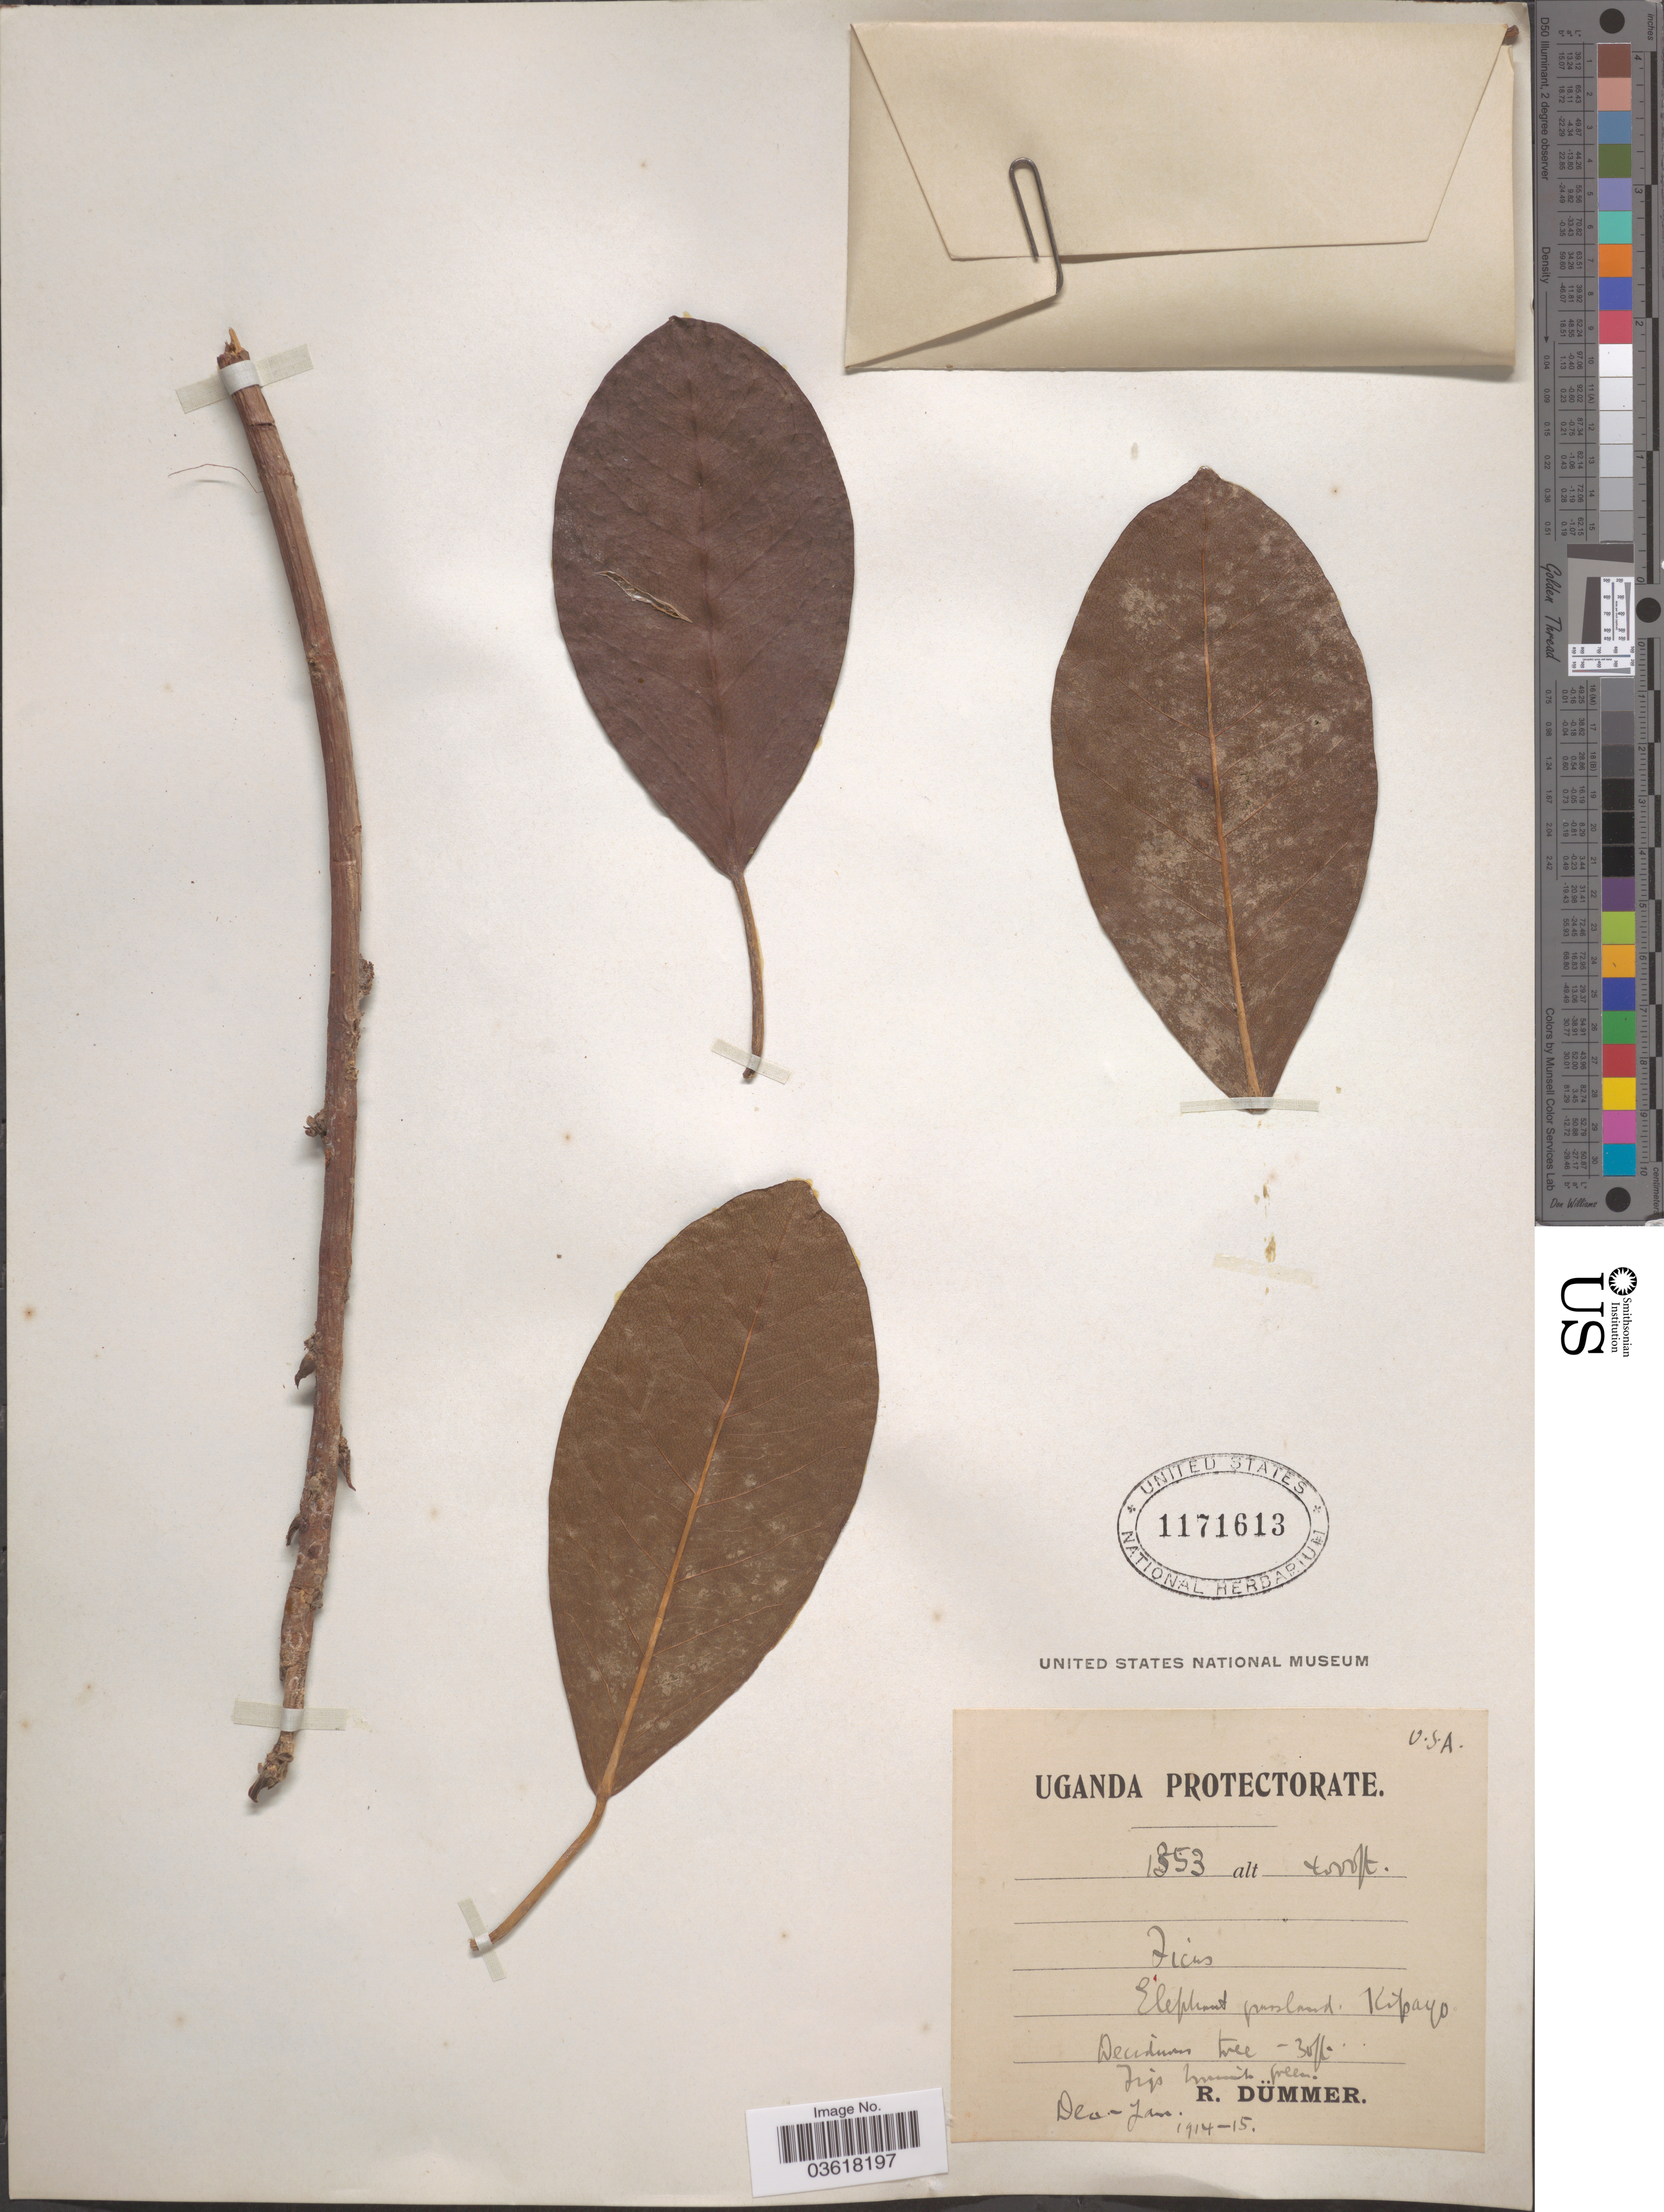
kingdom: Plantae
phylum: Tracheophyta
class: Magnoliopsida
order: Rosales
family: Moraceae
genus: Ficus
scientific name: Ficus sp.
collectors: R. A. Dümmer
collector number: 1353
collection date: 1914-12/1915-01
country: Uganda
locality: Uganda Protectorate. Elephant grassland, Kipayo.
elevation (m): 1219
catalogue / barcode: US 1171613